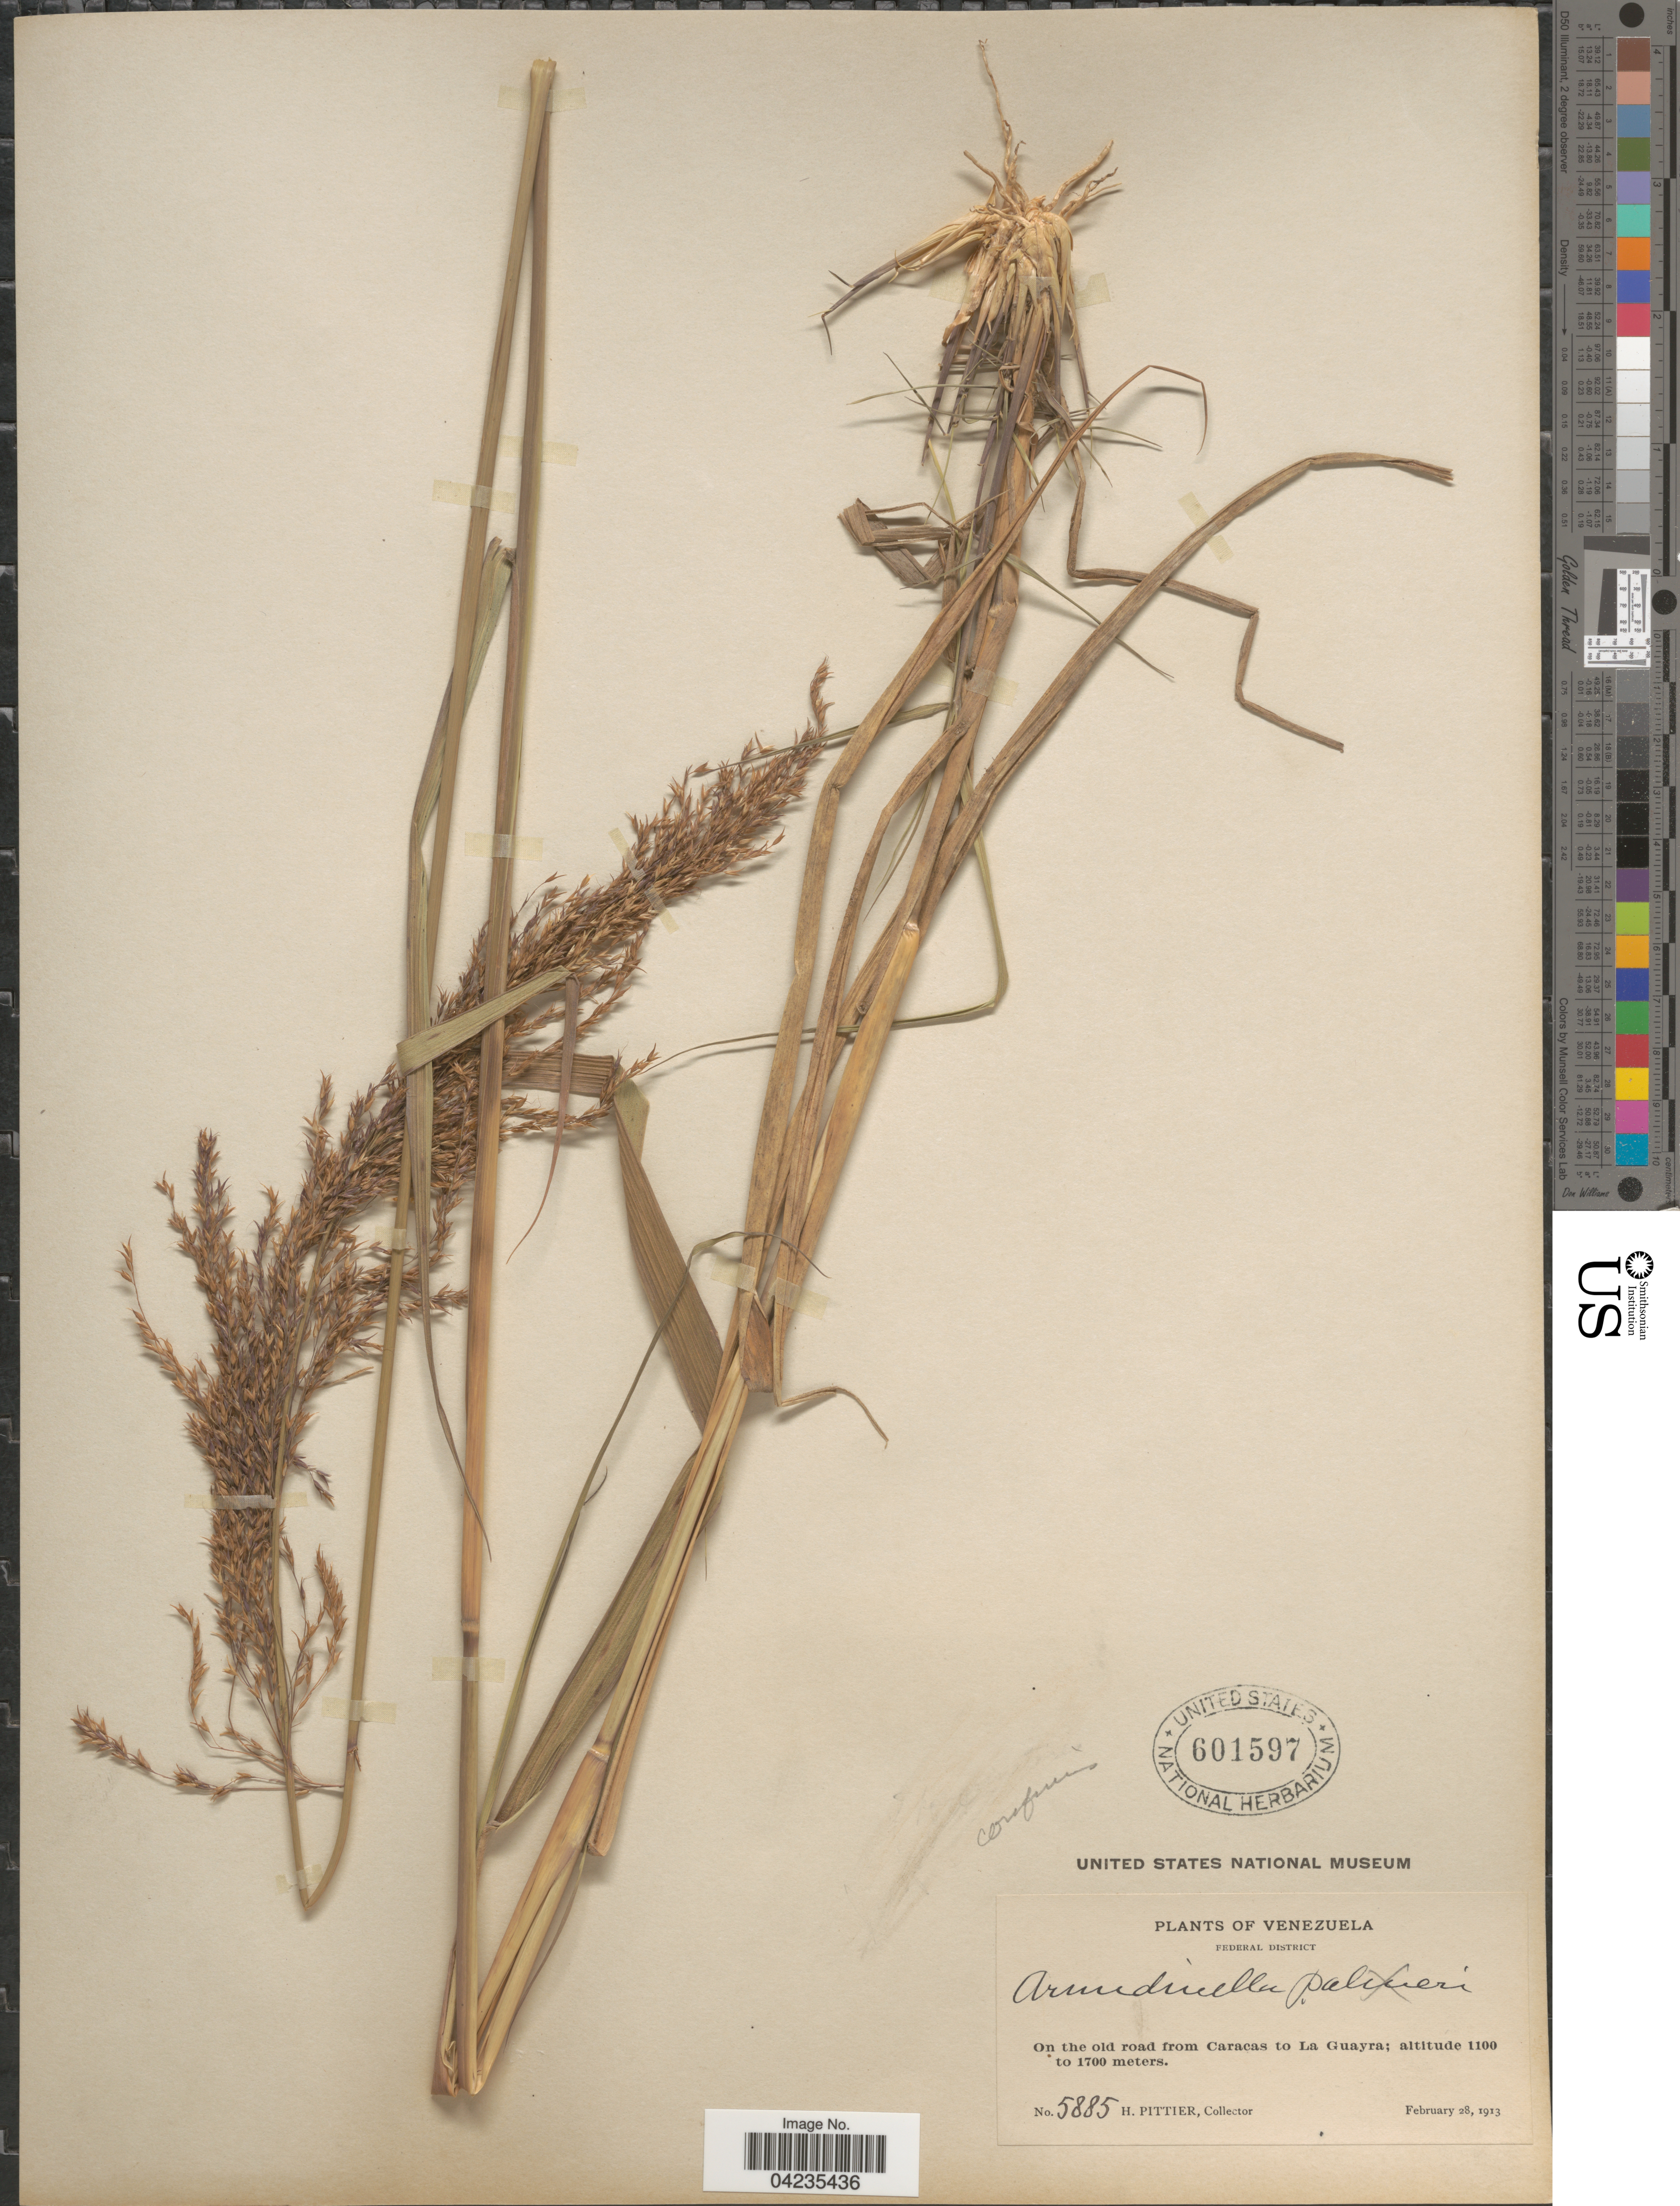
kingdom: Plantae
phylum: Tracheophyta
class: Liliopsida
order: Poales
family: Poaceae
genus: Arundinella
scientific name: Arundinella hispida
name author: (Humb. & Bonpl. ex Willd.) Kuntze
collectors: H. F. Pittier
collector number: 5885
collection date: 1913-02-28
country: Venezuela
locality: Federal District. On the old road from Caracas to La Guayra.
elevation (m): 1100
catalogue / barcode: US 601597